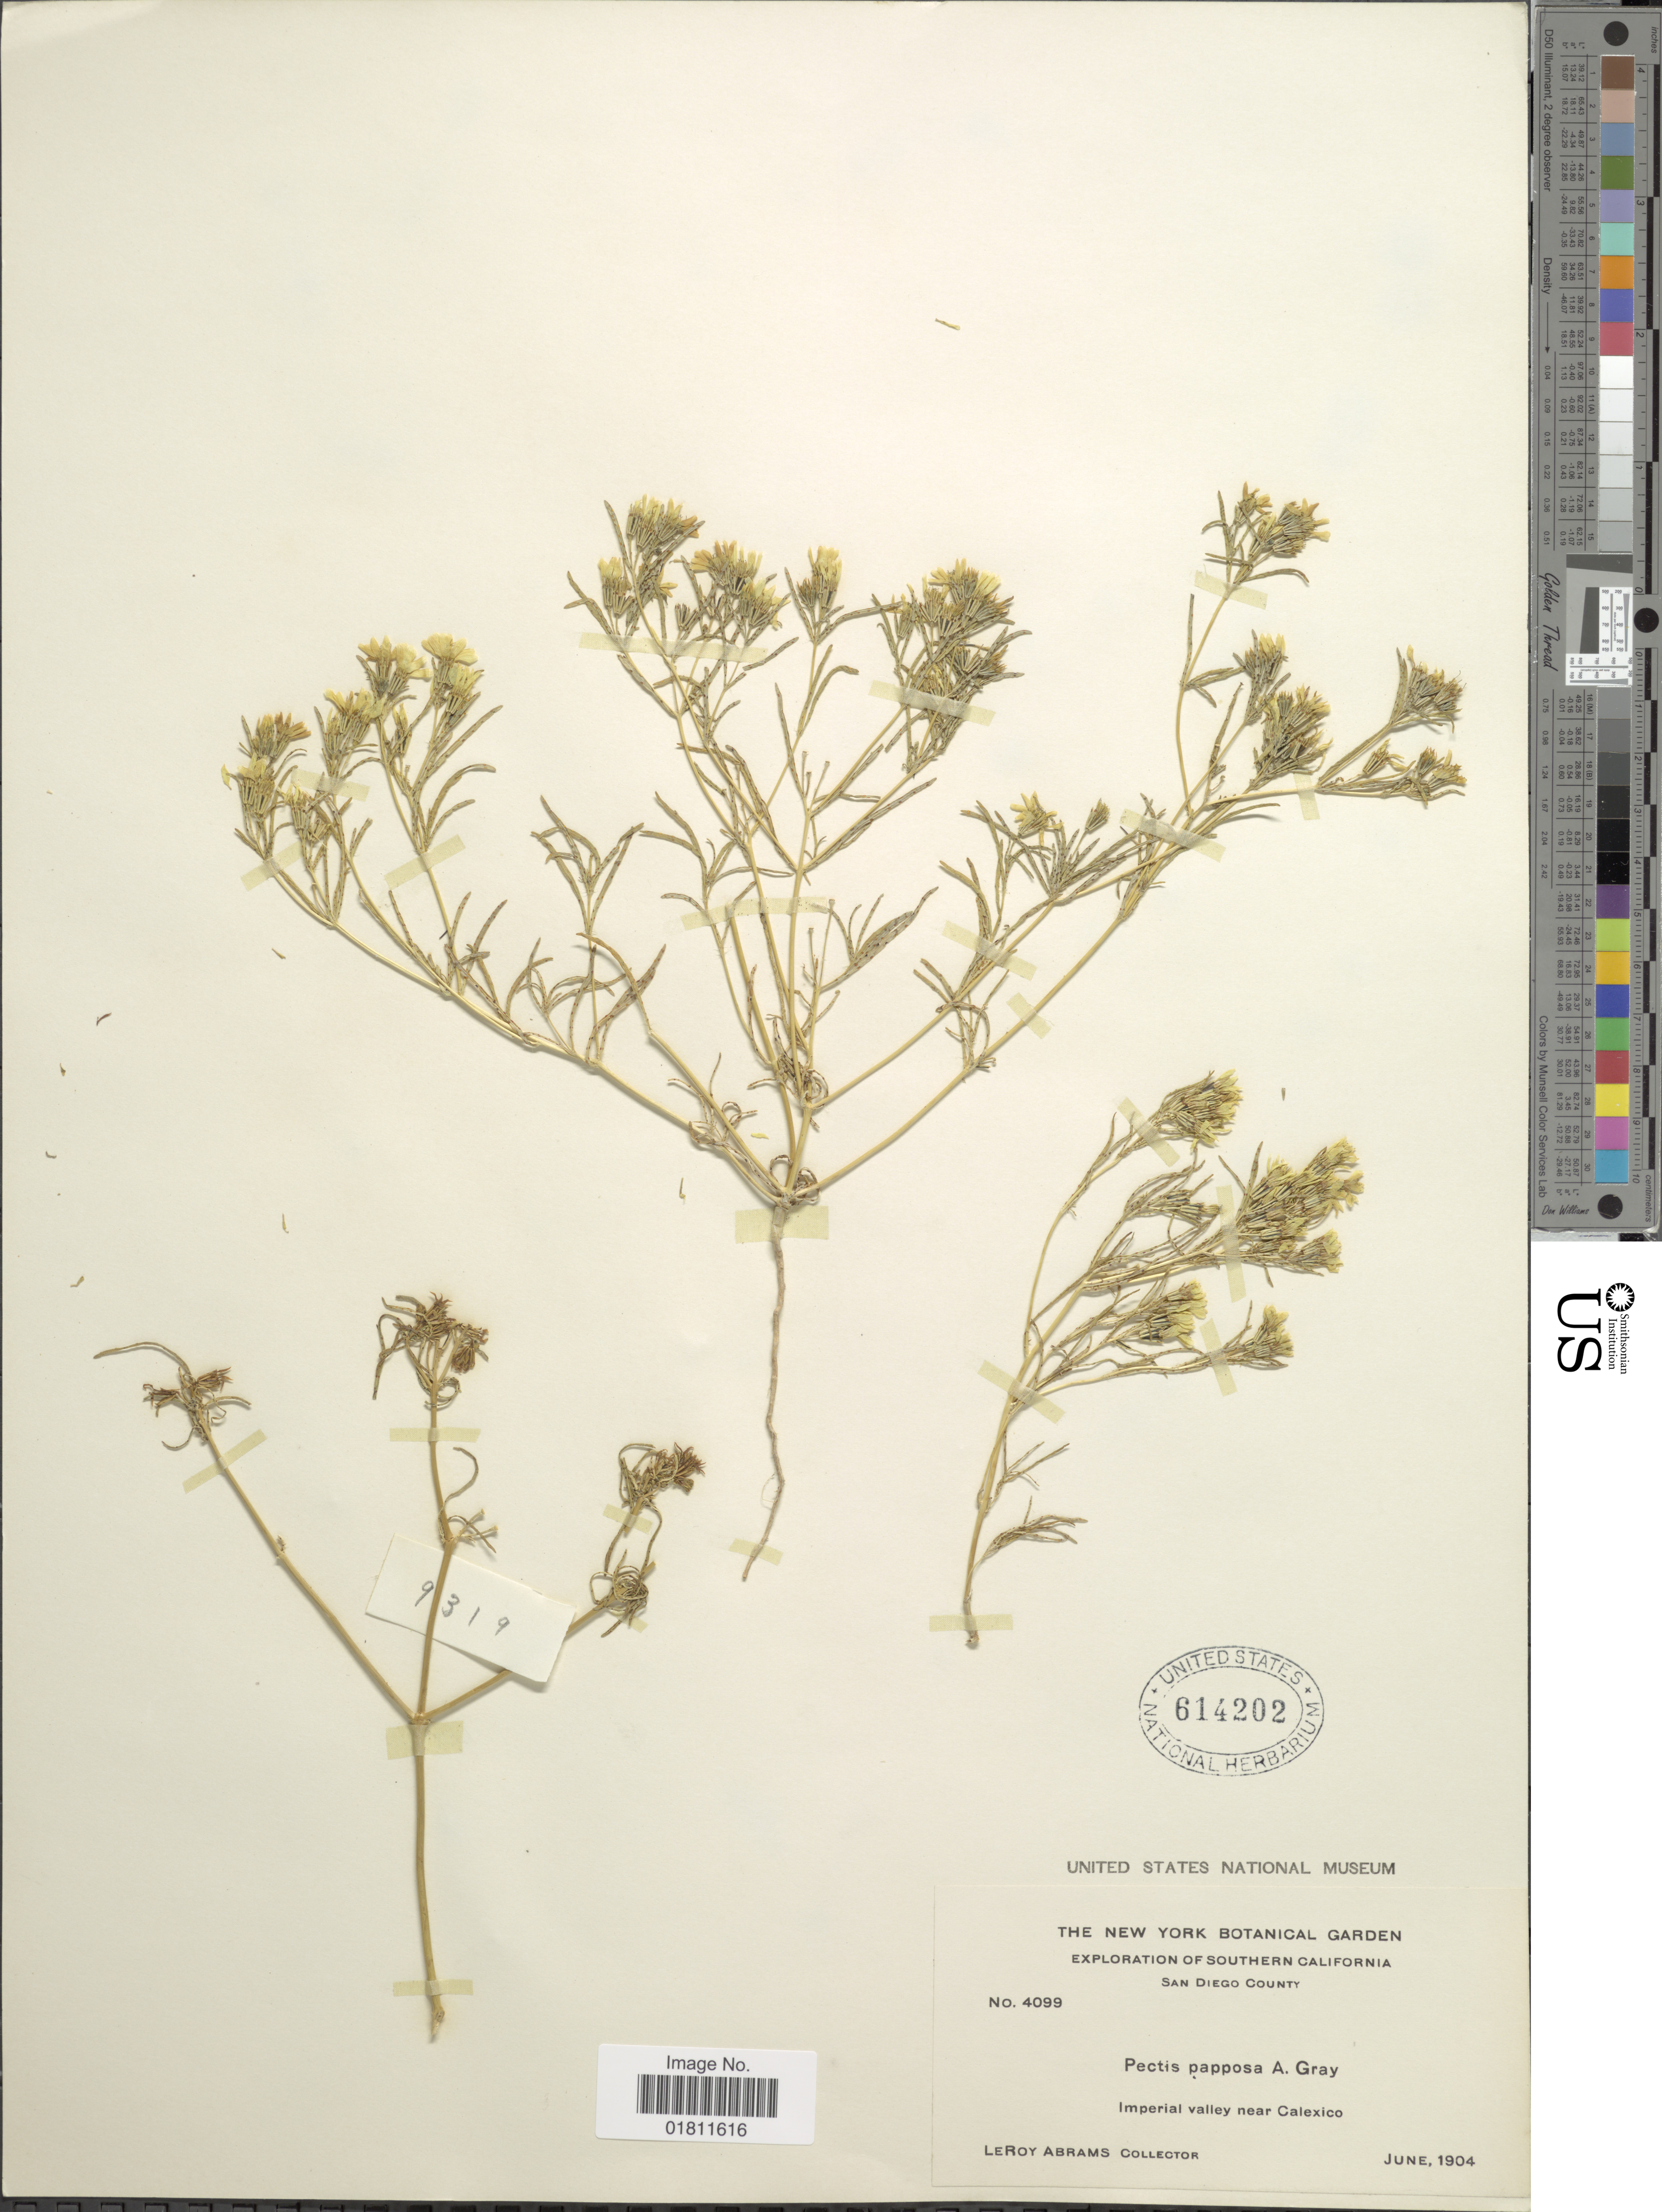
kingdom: Plantae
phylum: Tracheophyta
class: Magnoliopsida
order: Asterales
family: Asteraceae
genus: Pectis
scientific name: Pectis papposa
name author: Harv. & A. Gray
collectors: L. Abrams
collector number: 4099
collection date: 1904-06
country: United States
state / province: California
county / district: San Diego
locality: Southern California. San Diego County. Imperial valley near Calexico.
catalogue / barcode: US 614202